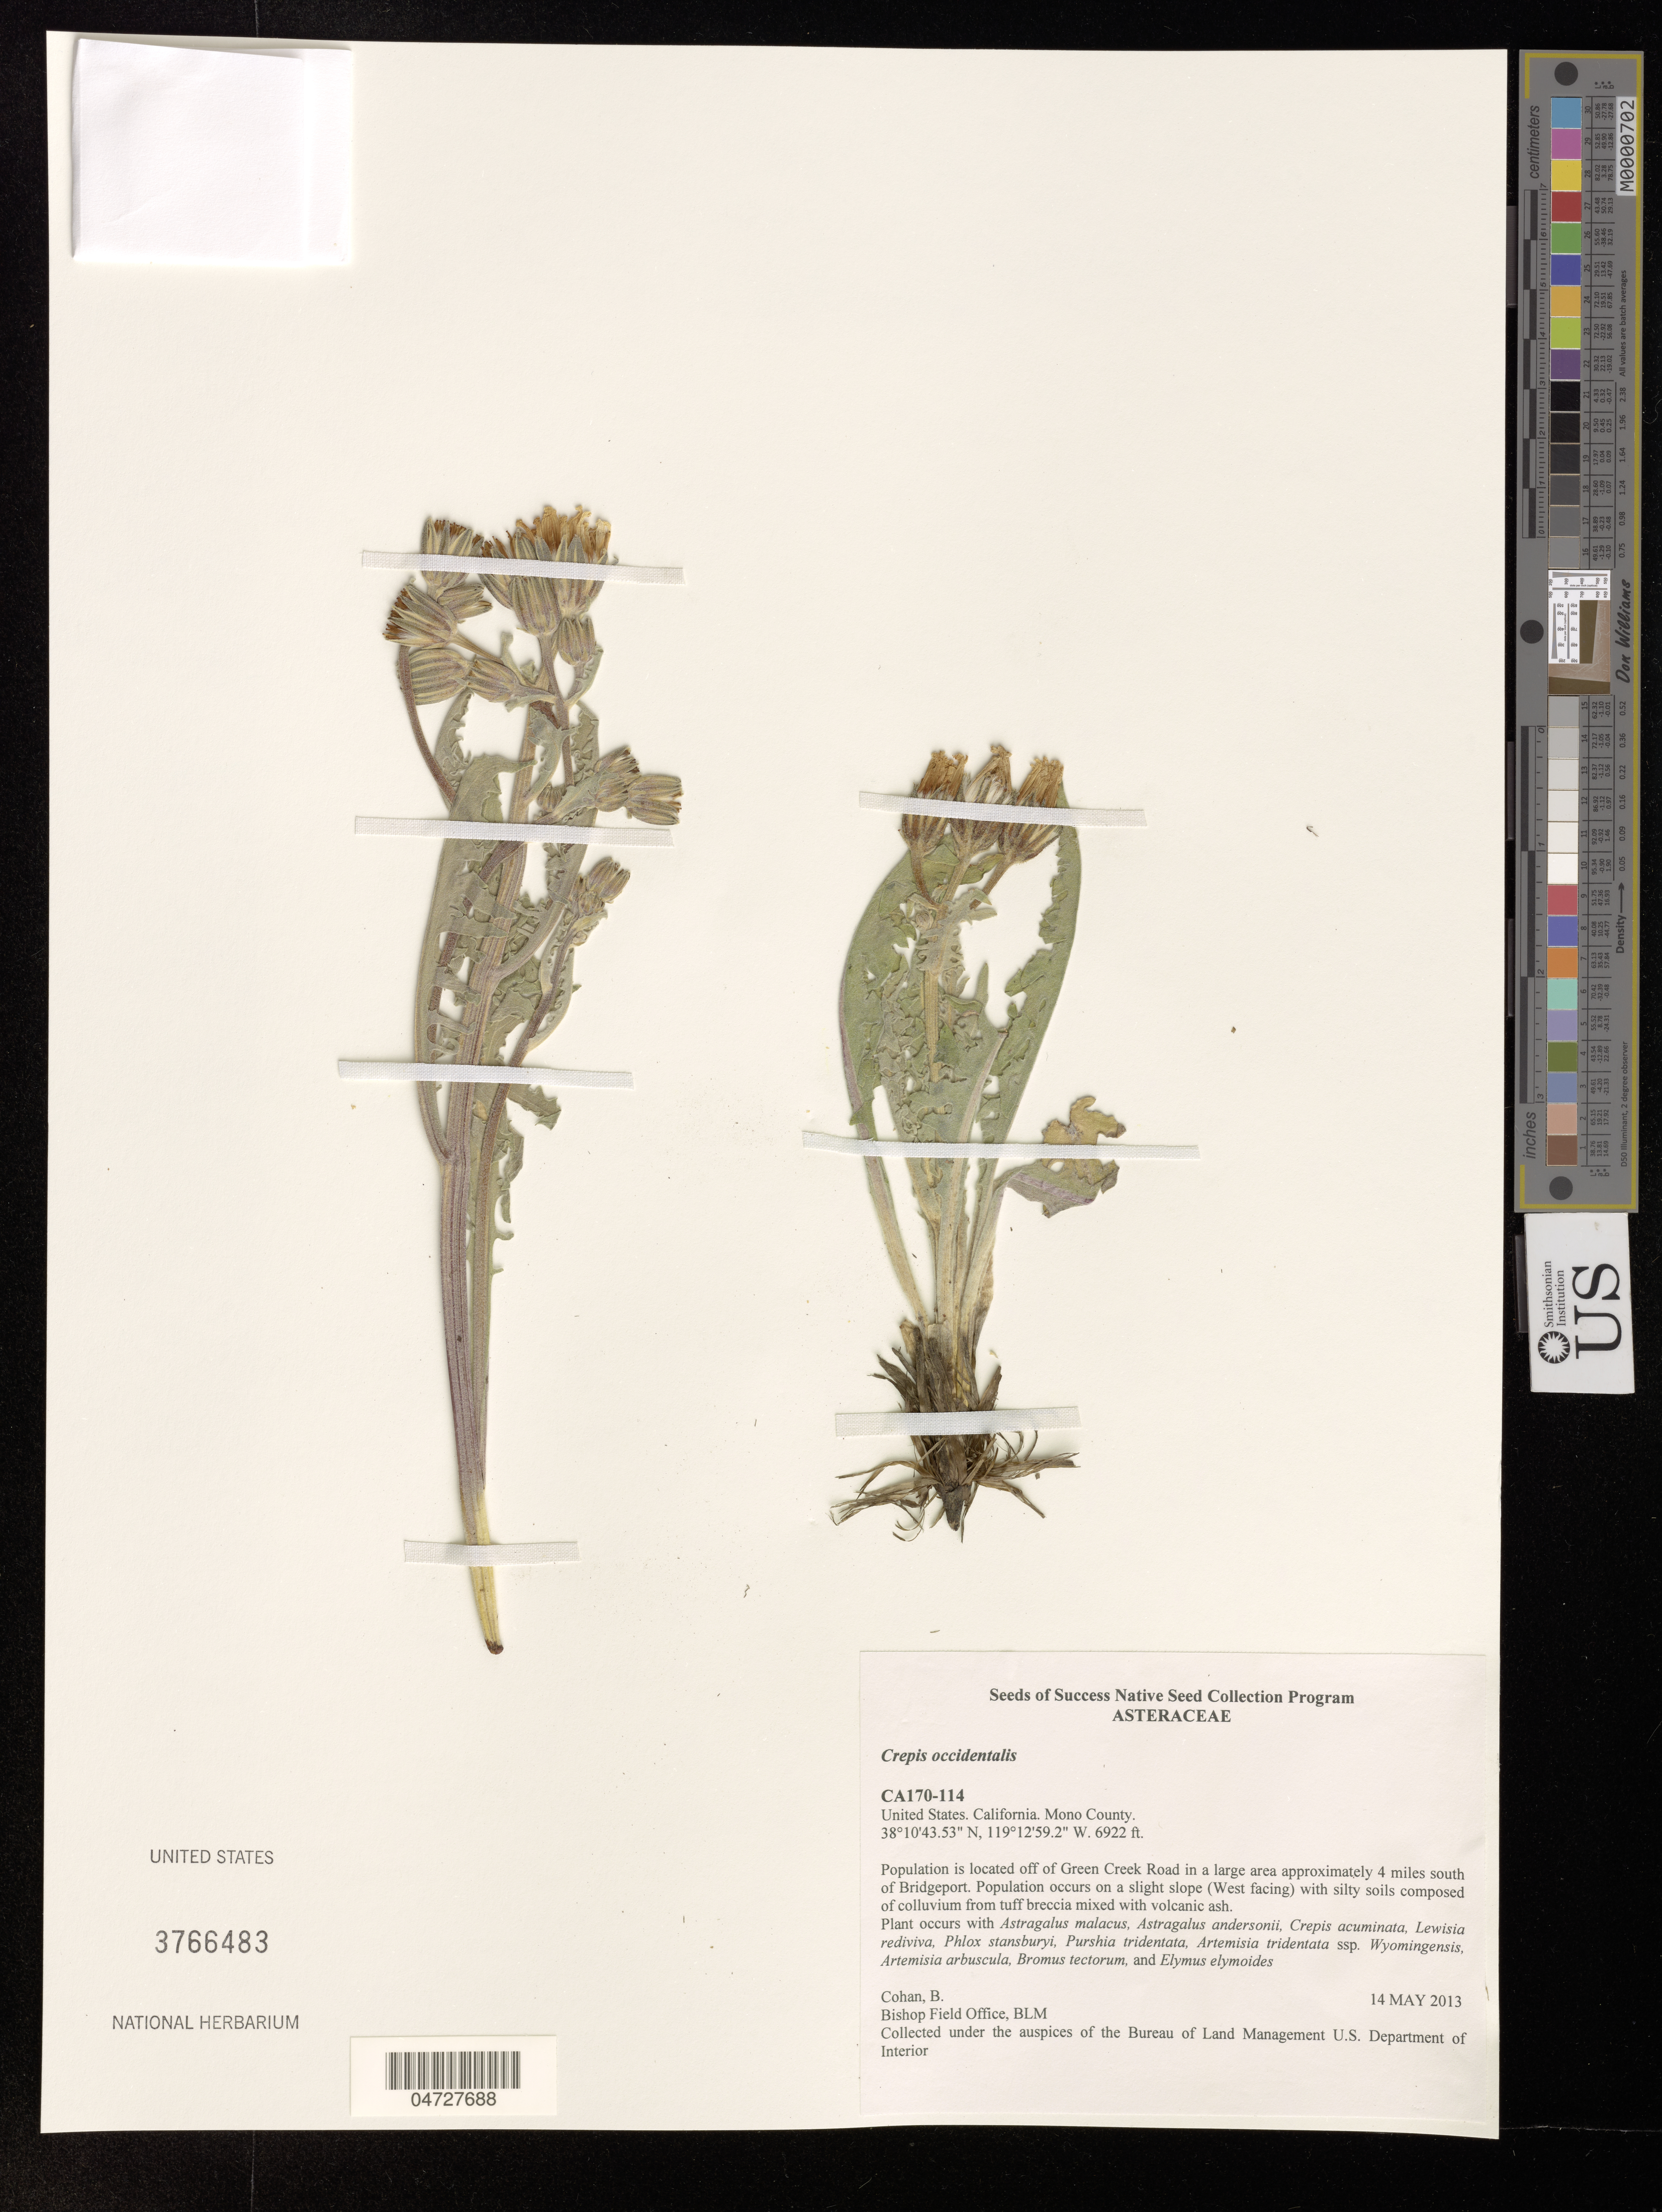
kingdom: Plantae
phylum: Tracheophyta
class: Magnoliopsida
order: Asterales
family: Asteraceae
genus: Crepis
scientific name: Crepis occidentalis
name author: Nutt.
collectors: B. Cohan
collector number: CA170-114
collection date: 2013-05-14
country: United States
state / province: California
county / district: Mono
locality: Mono County. Population is located off of Green Creek Road in a large area approximately 4 miles south of Bridgeport.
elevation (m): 2110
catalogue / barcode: US 3766483